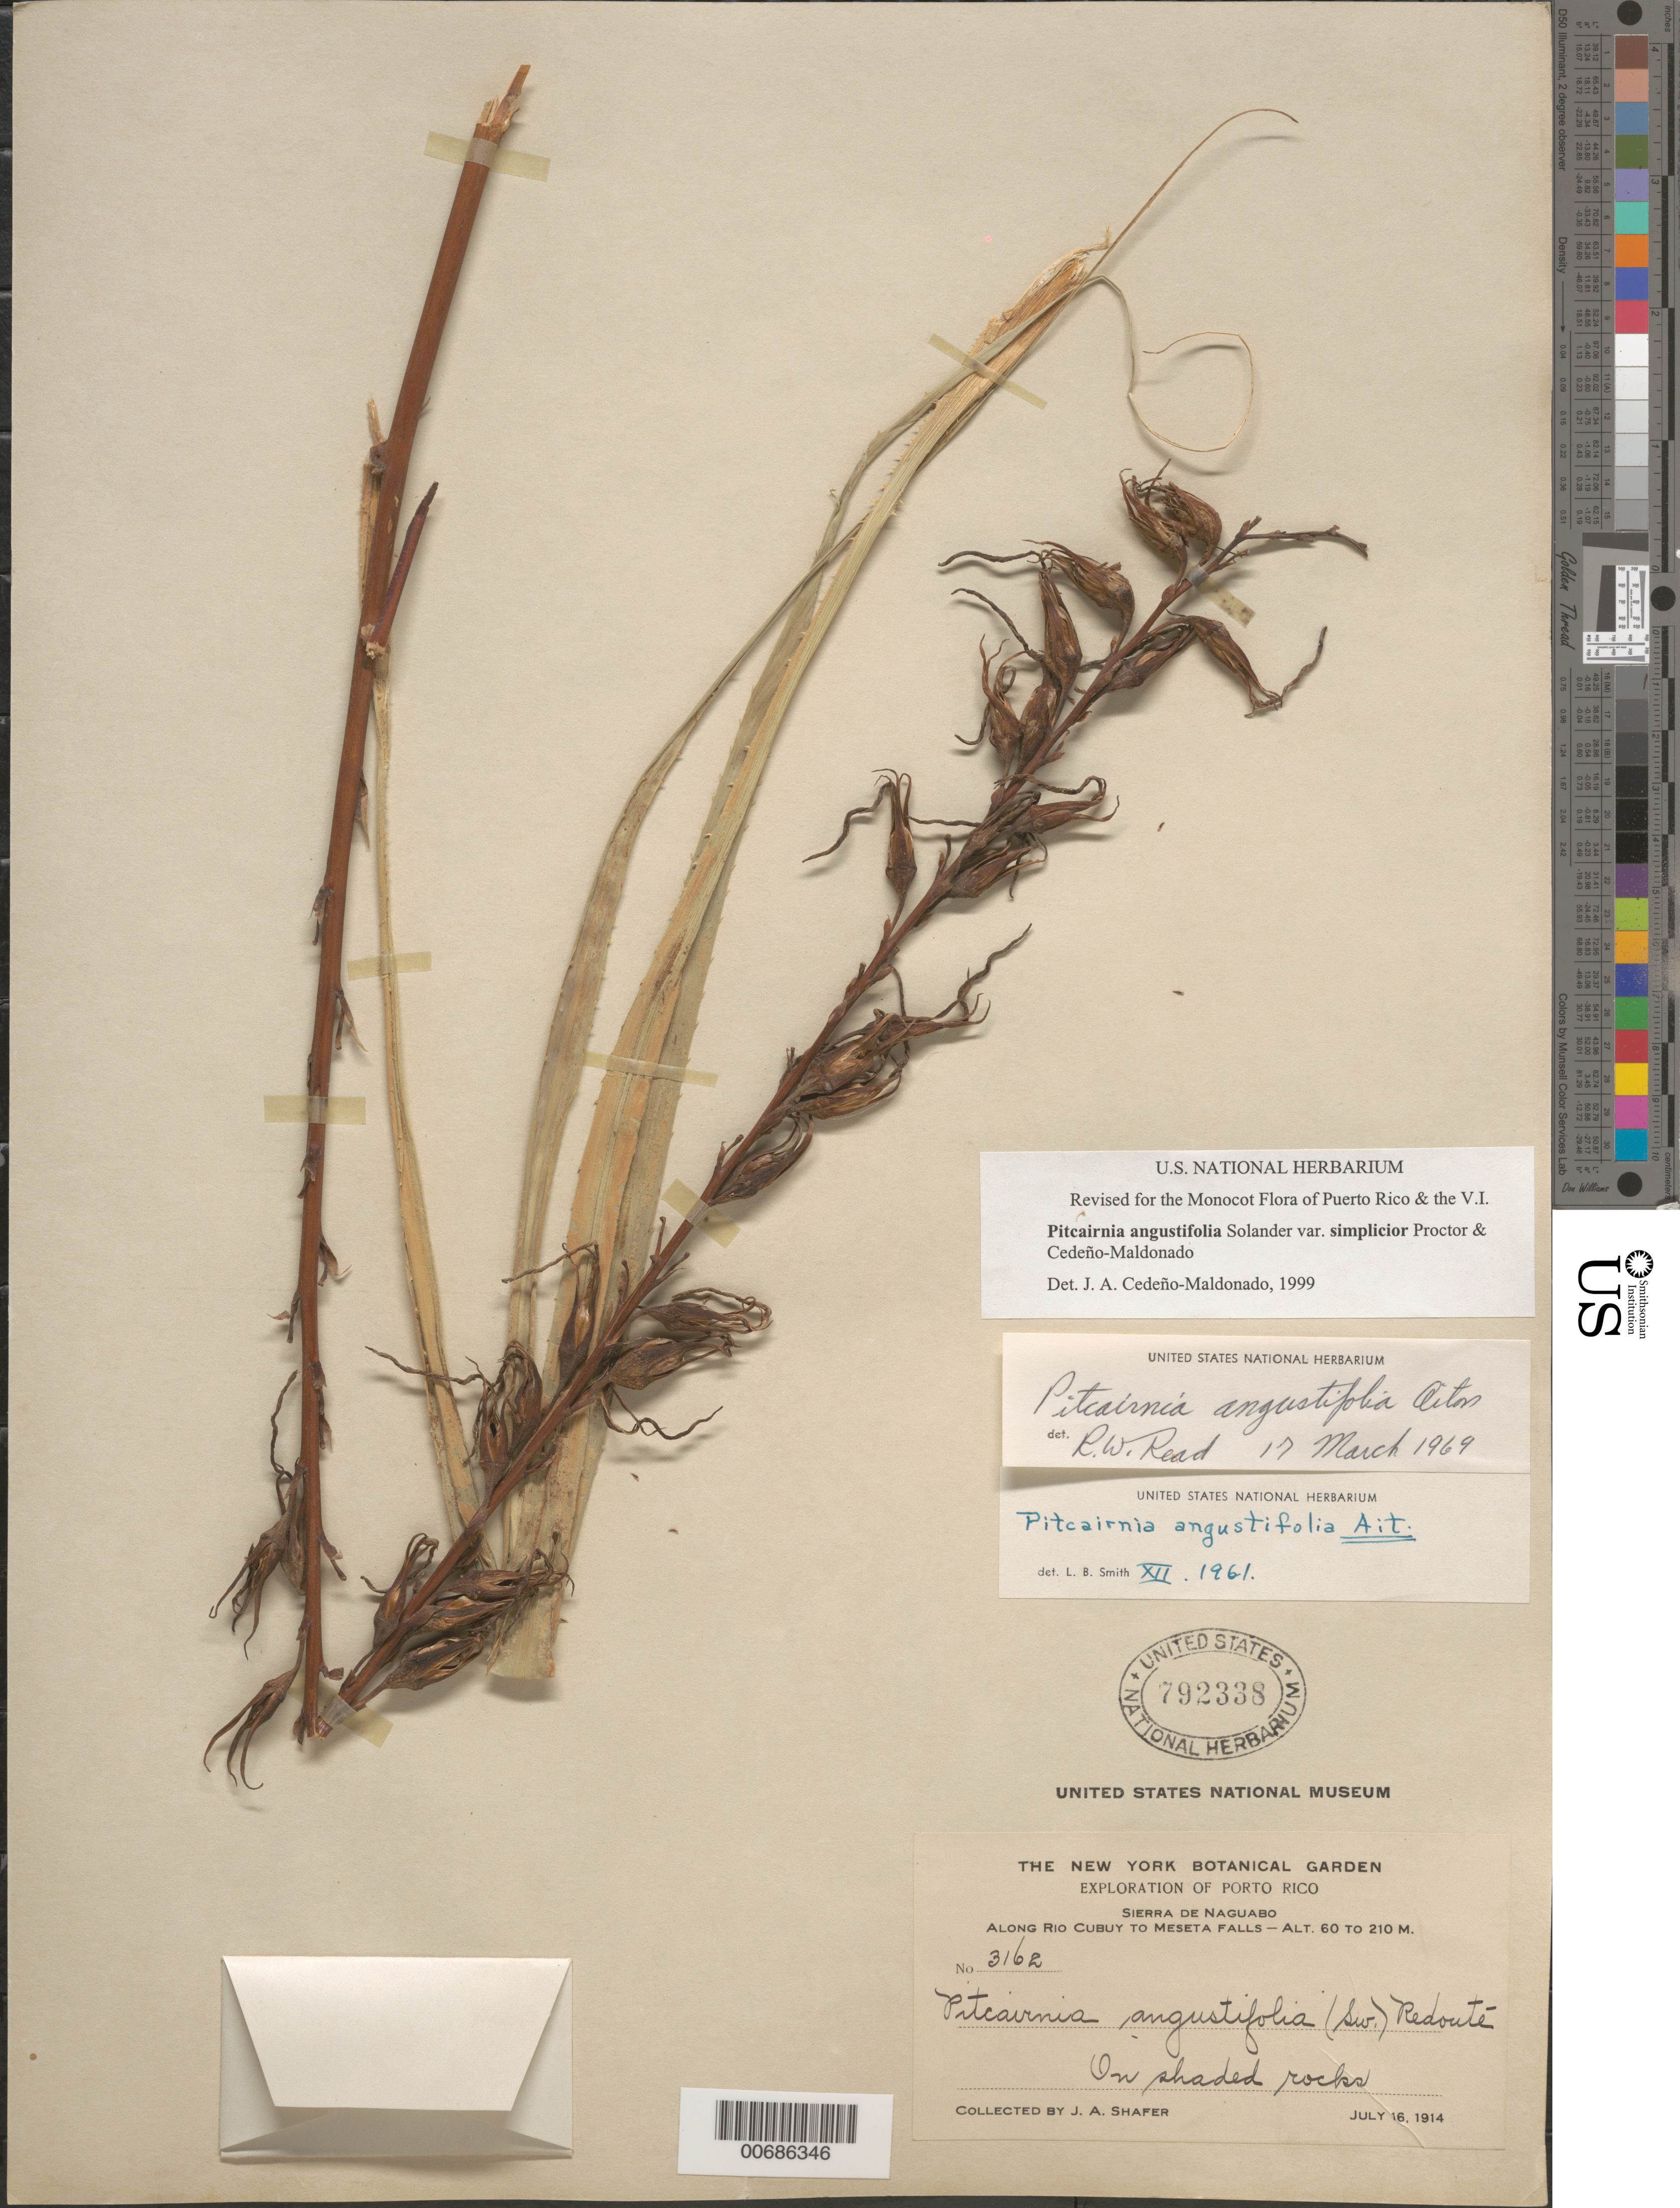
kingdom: Plantae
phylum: Tracheophyta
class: Liliopsida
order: Poales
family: Bromeliaceae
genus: Pitcairnia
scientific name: Pitcairnia angustifolia var. simplicior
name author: Proctor & Cedeño-Mald.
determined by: Cedeño-Maldonado, J. A.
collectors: J. A. Shafer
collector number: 3162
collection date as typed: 16 Jul 1914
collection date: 1914-07-16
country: Puerto Rico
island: Greater Antilles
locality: Sierra de Naguabo, Along Rio Cubuy to Meseta Falls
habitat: Shaded rocks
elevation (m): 60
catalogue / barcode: US 792338